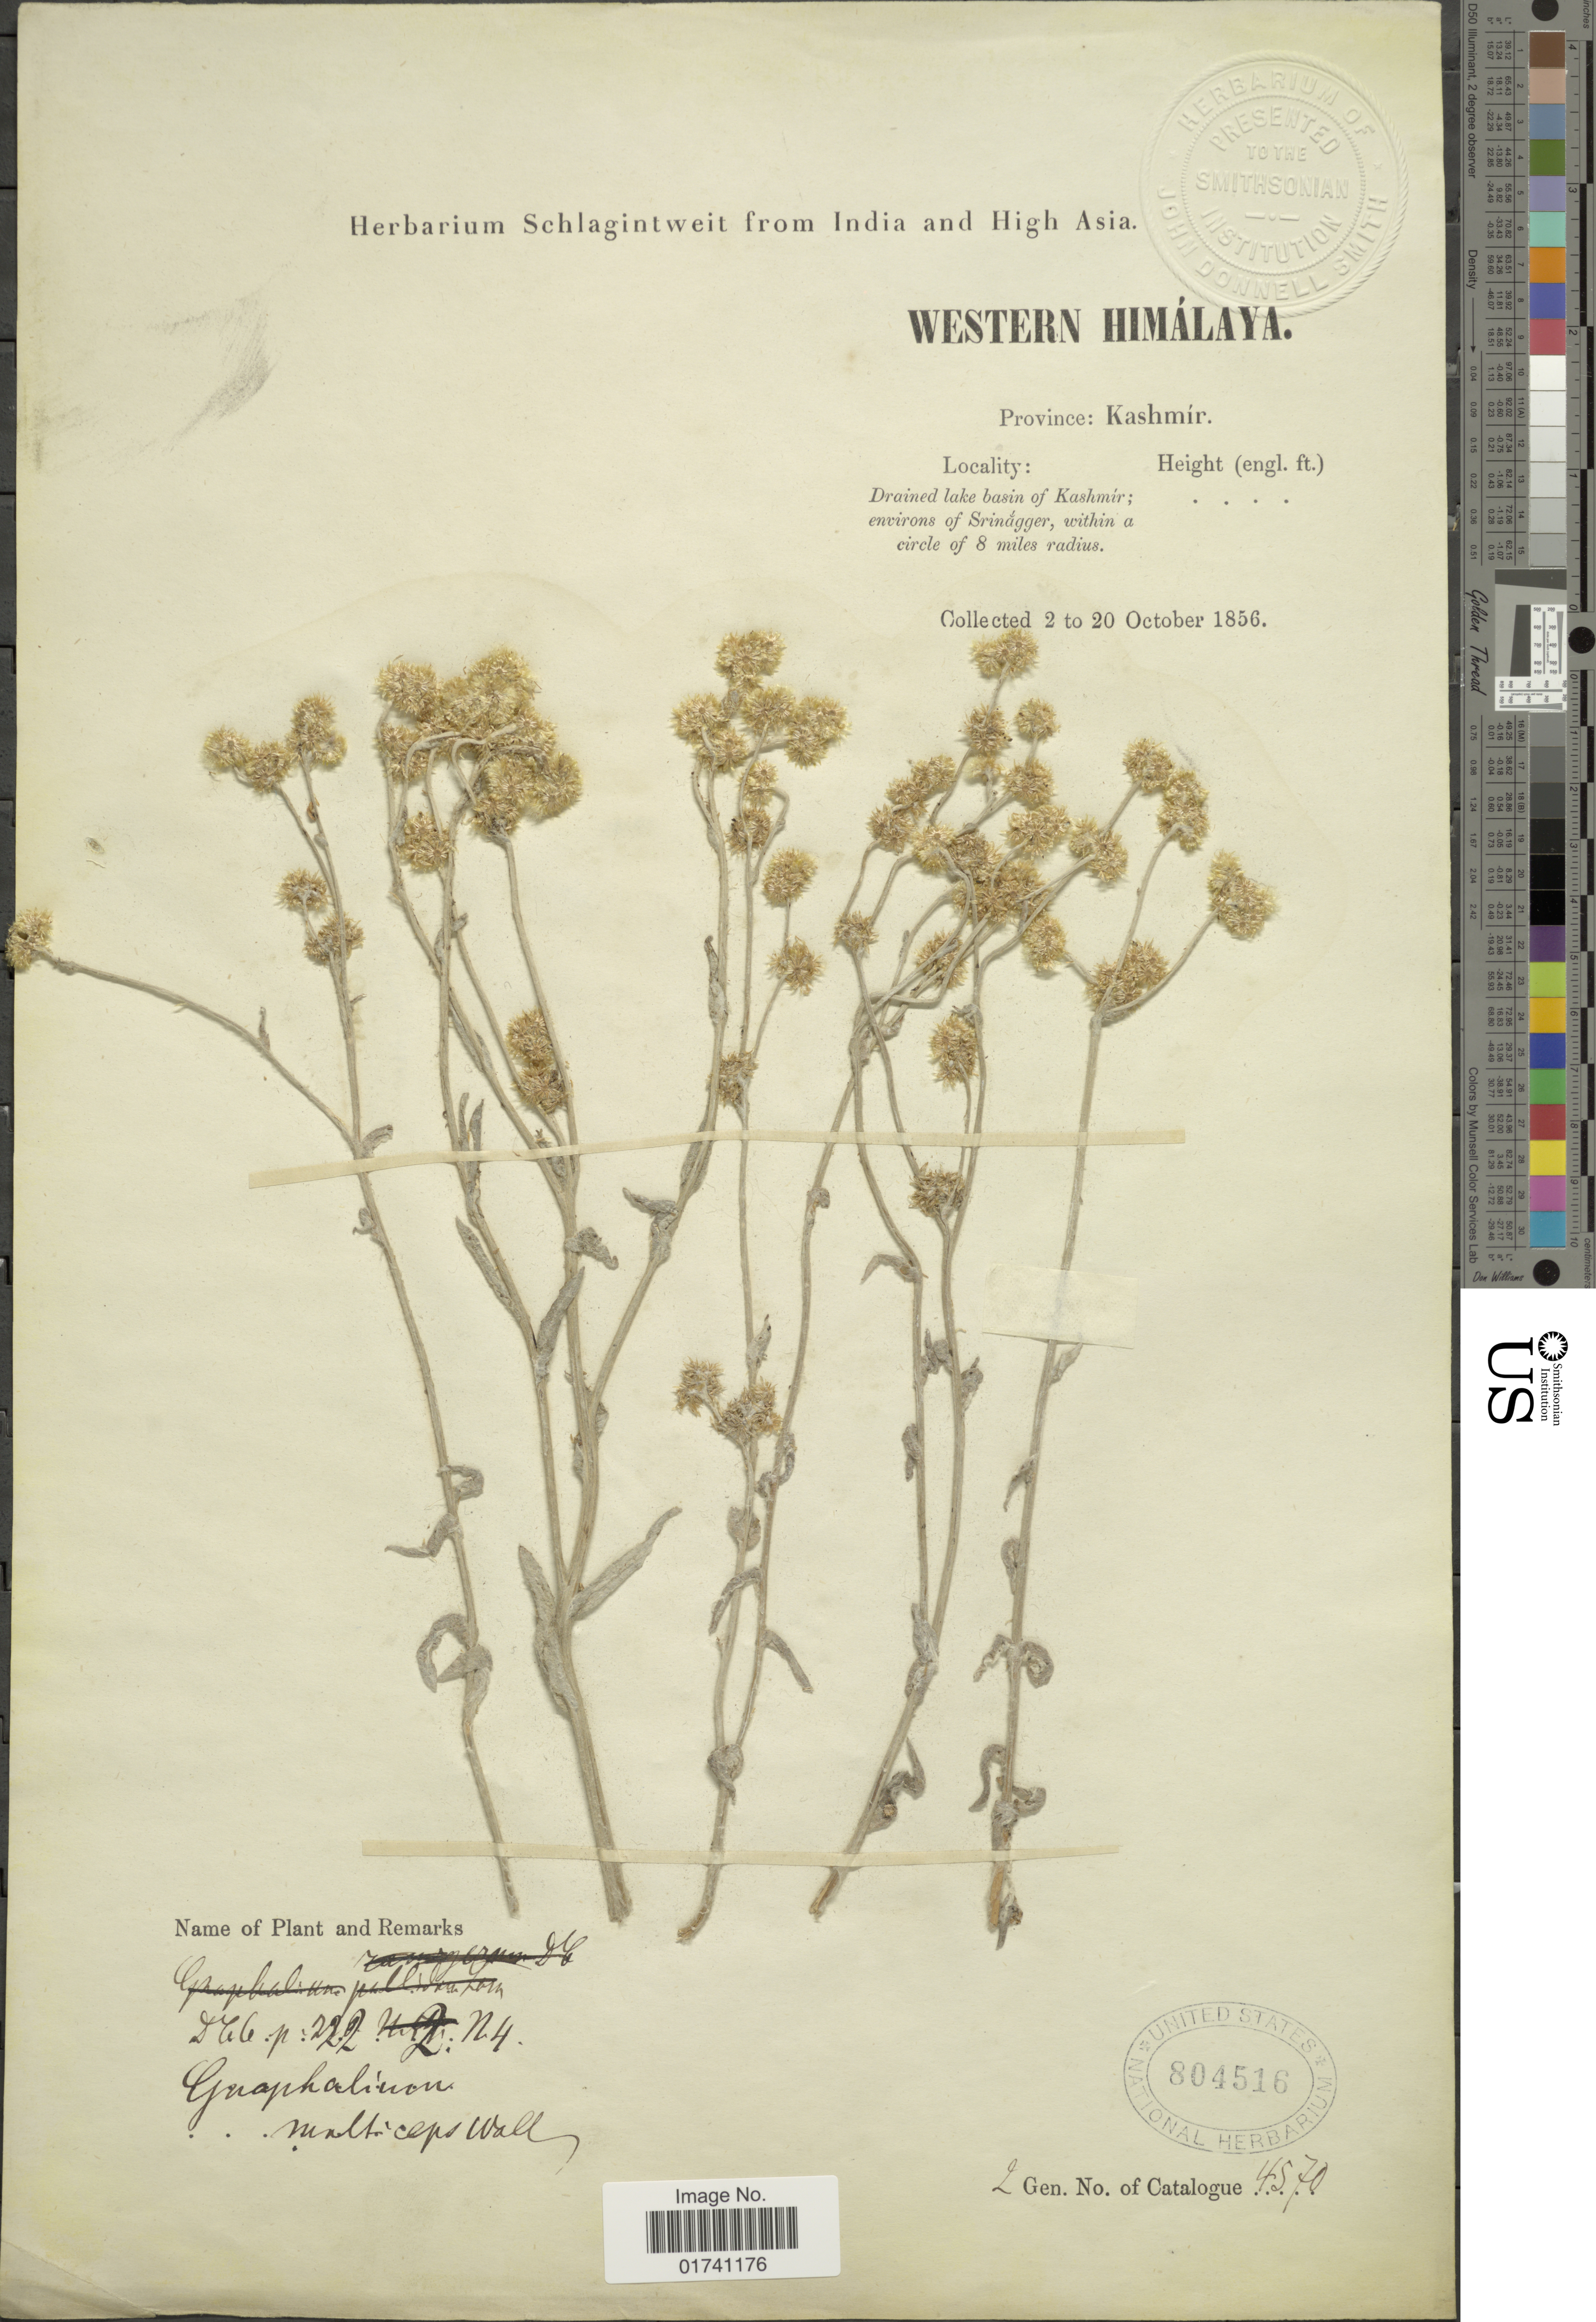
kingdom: Plantae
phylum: Tracheophyta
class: Magnoliopsida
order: Asterales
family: Asteraceae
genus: Laphangium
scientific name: Laphangium affine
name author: (D. Don) Tzvelev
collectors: ex herb. Schlagintweit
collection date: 1856-10-02/1856-10-20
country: India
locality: Western Himalaya. Province Kashmir. Drained lake basin of Kashmir; environs of Srinagger, within a circle of 8 miles radius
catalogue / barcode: US 804516